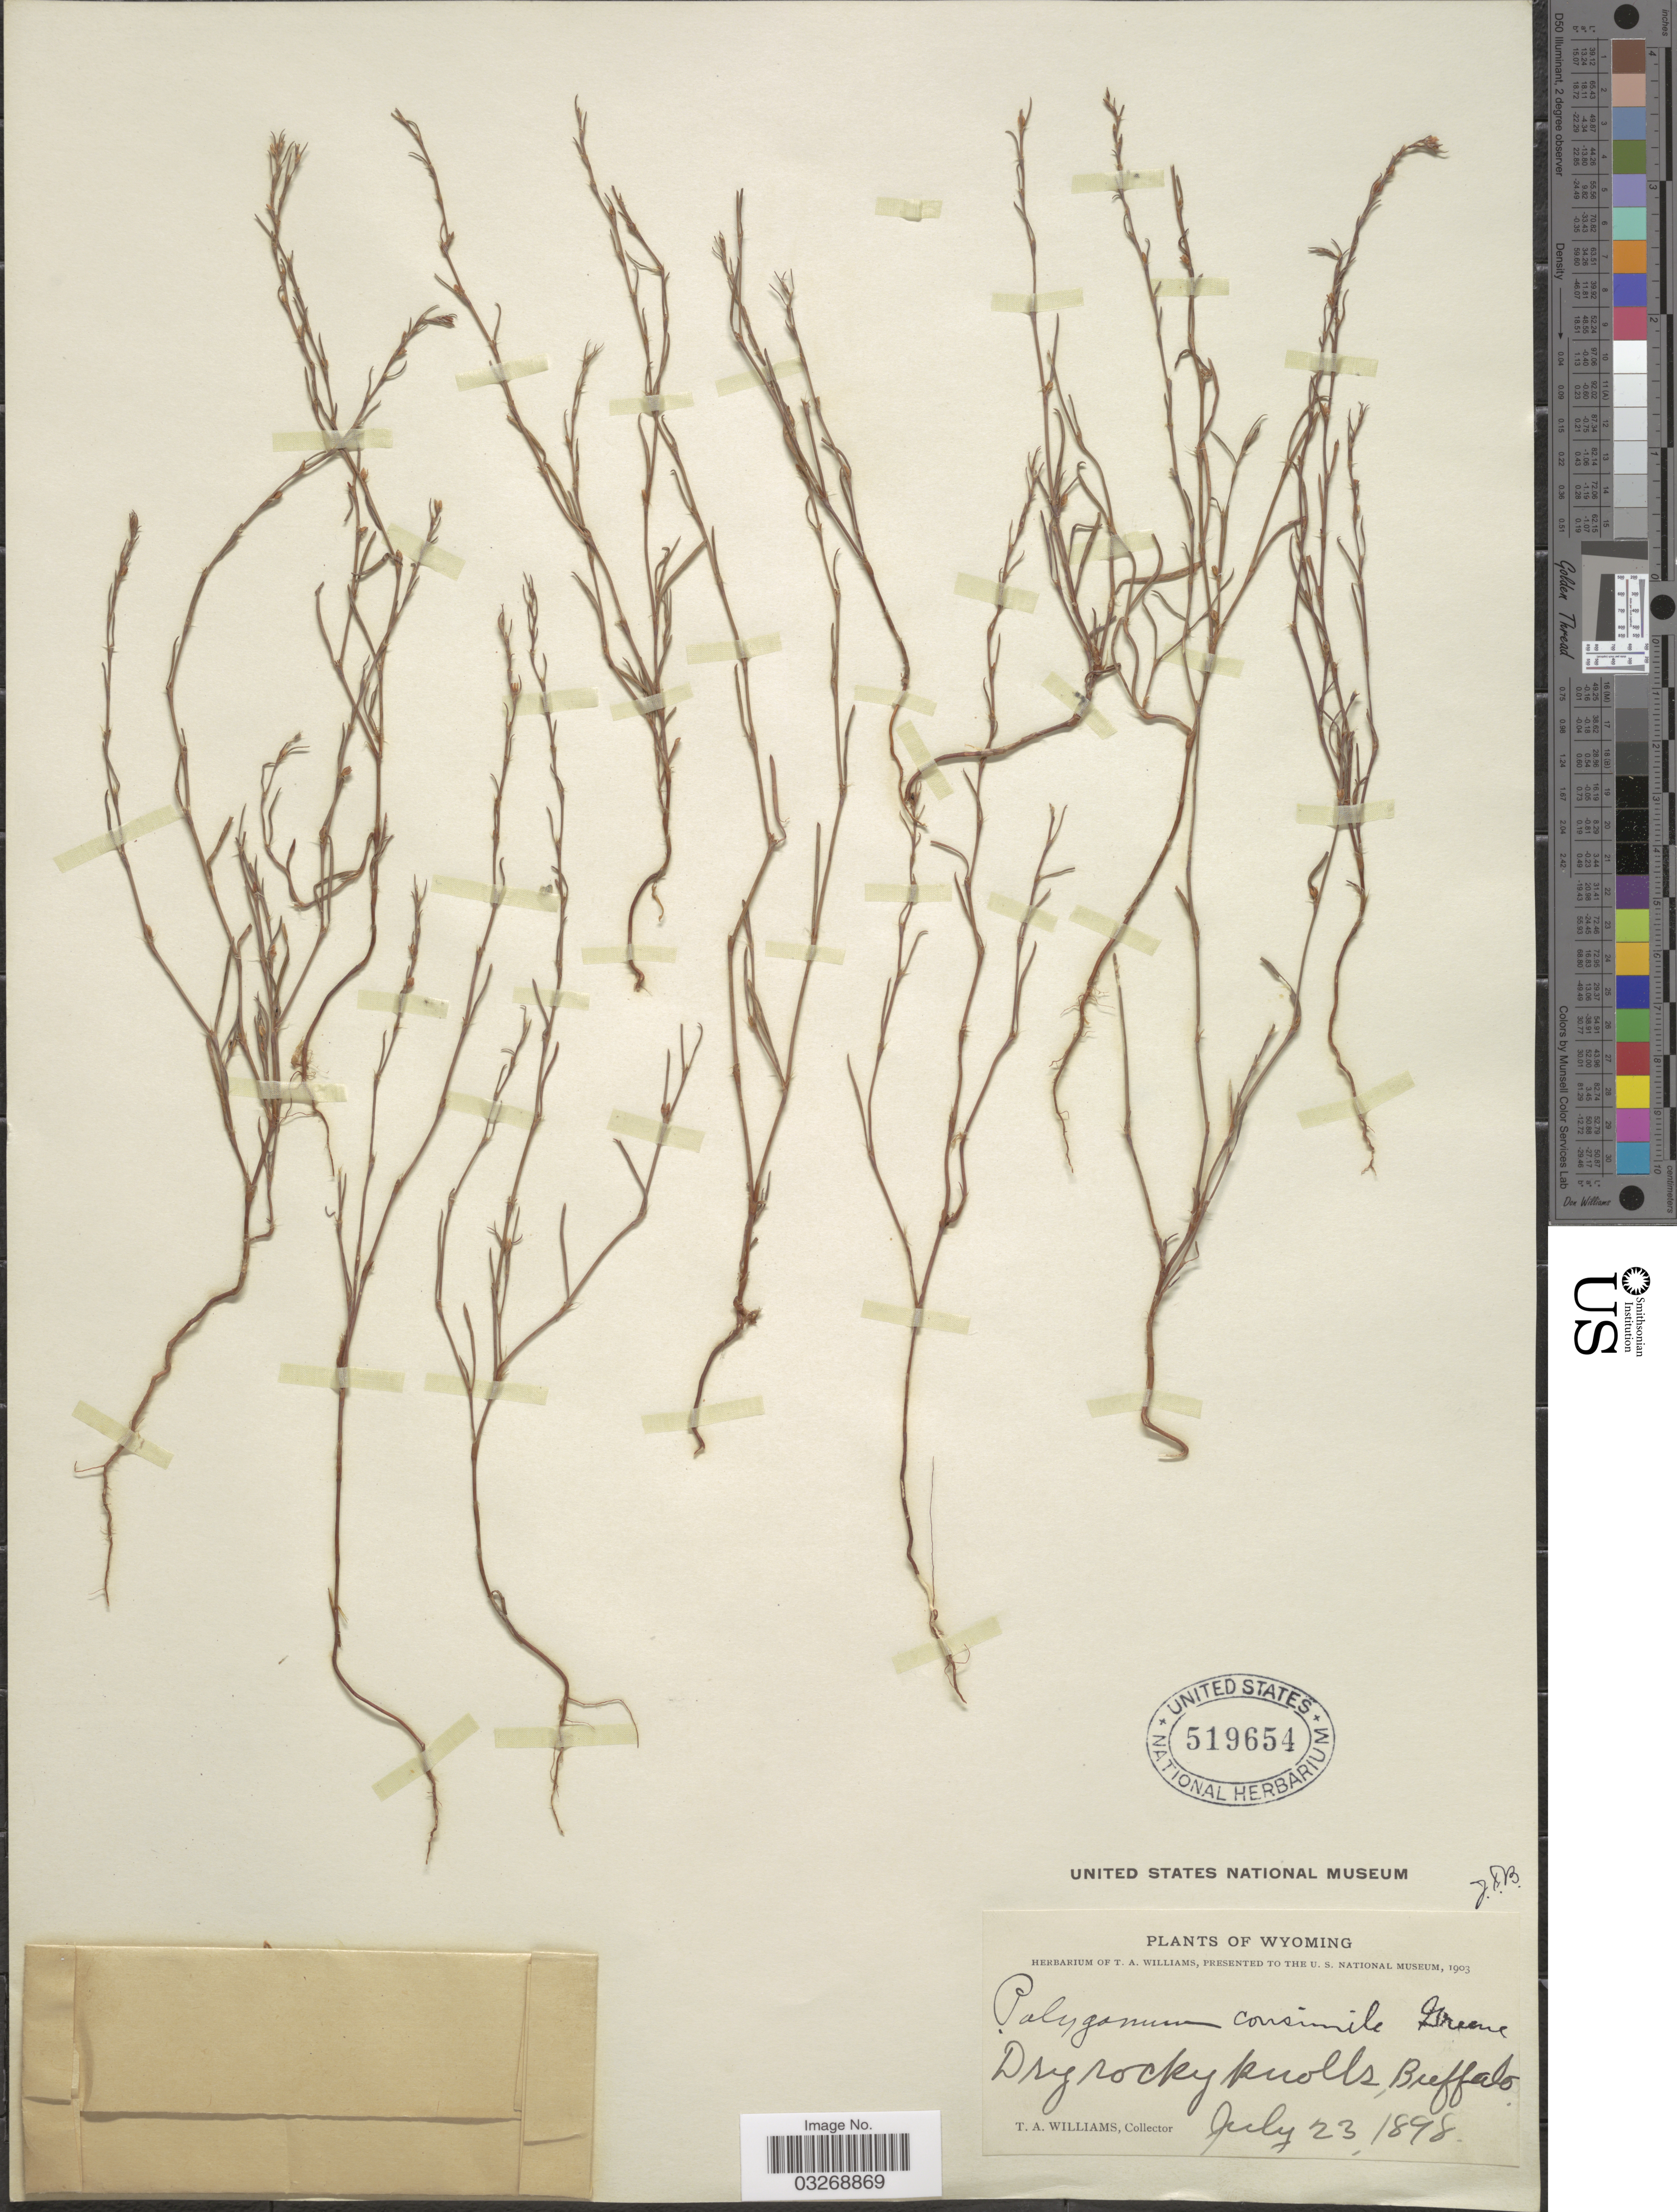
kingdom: Plantae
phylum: Tracheophyta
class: Magnoliopsida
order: Caryophyllales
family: Polygonaceae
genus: Polygonum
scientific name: Polygonum consimile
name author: S.W. Greene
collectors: T. Williams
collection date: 1898-07-23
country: United States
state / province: Wyoming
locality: Dry rocky knolls, Buffalo.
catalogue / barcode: US 519654